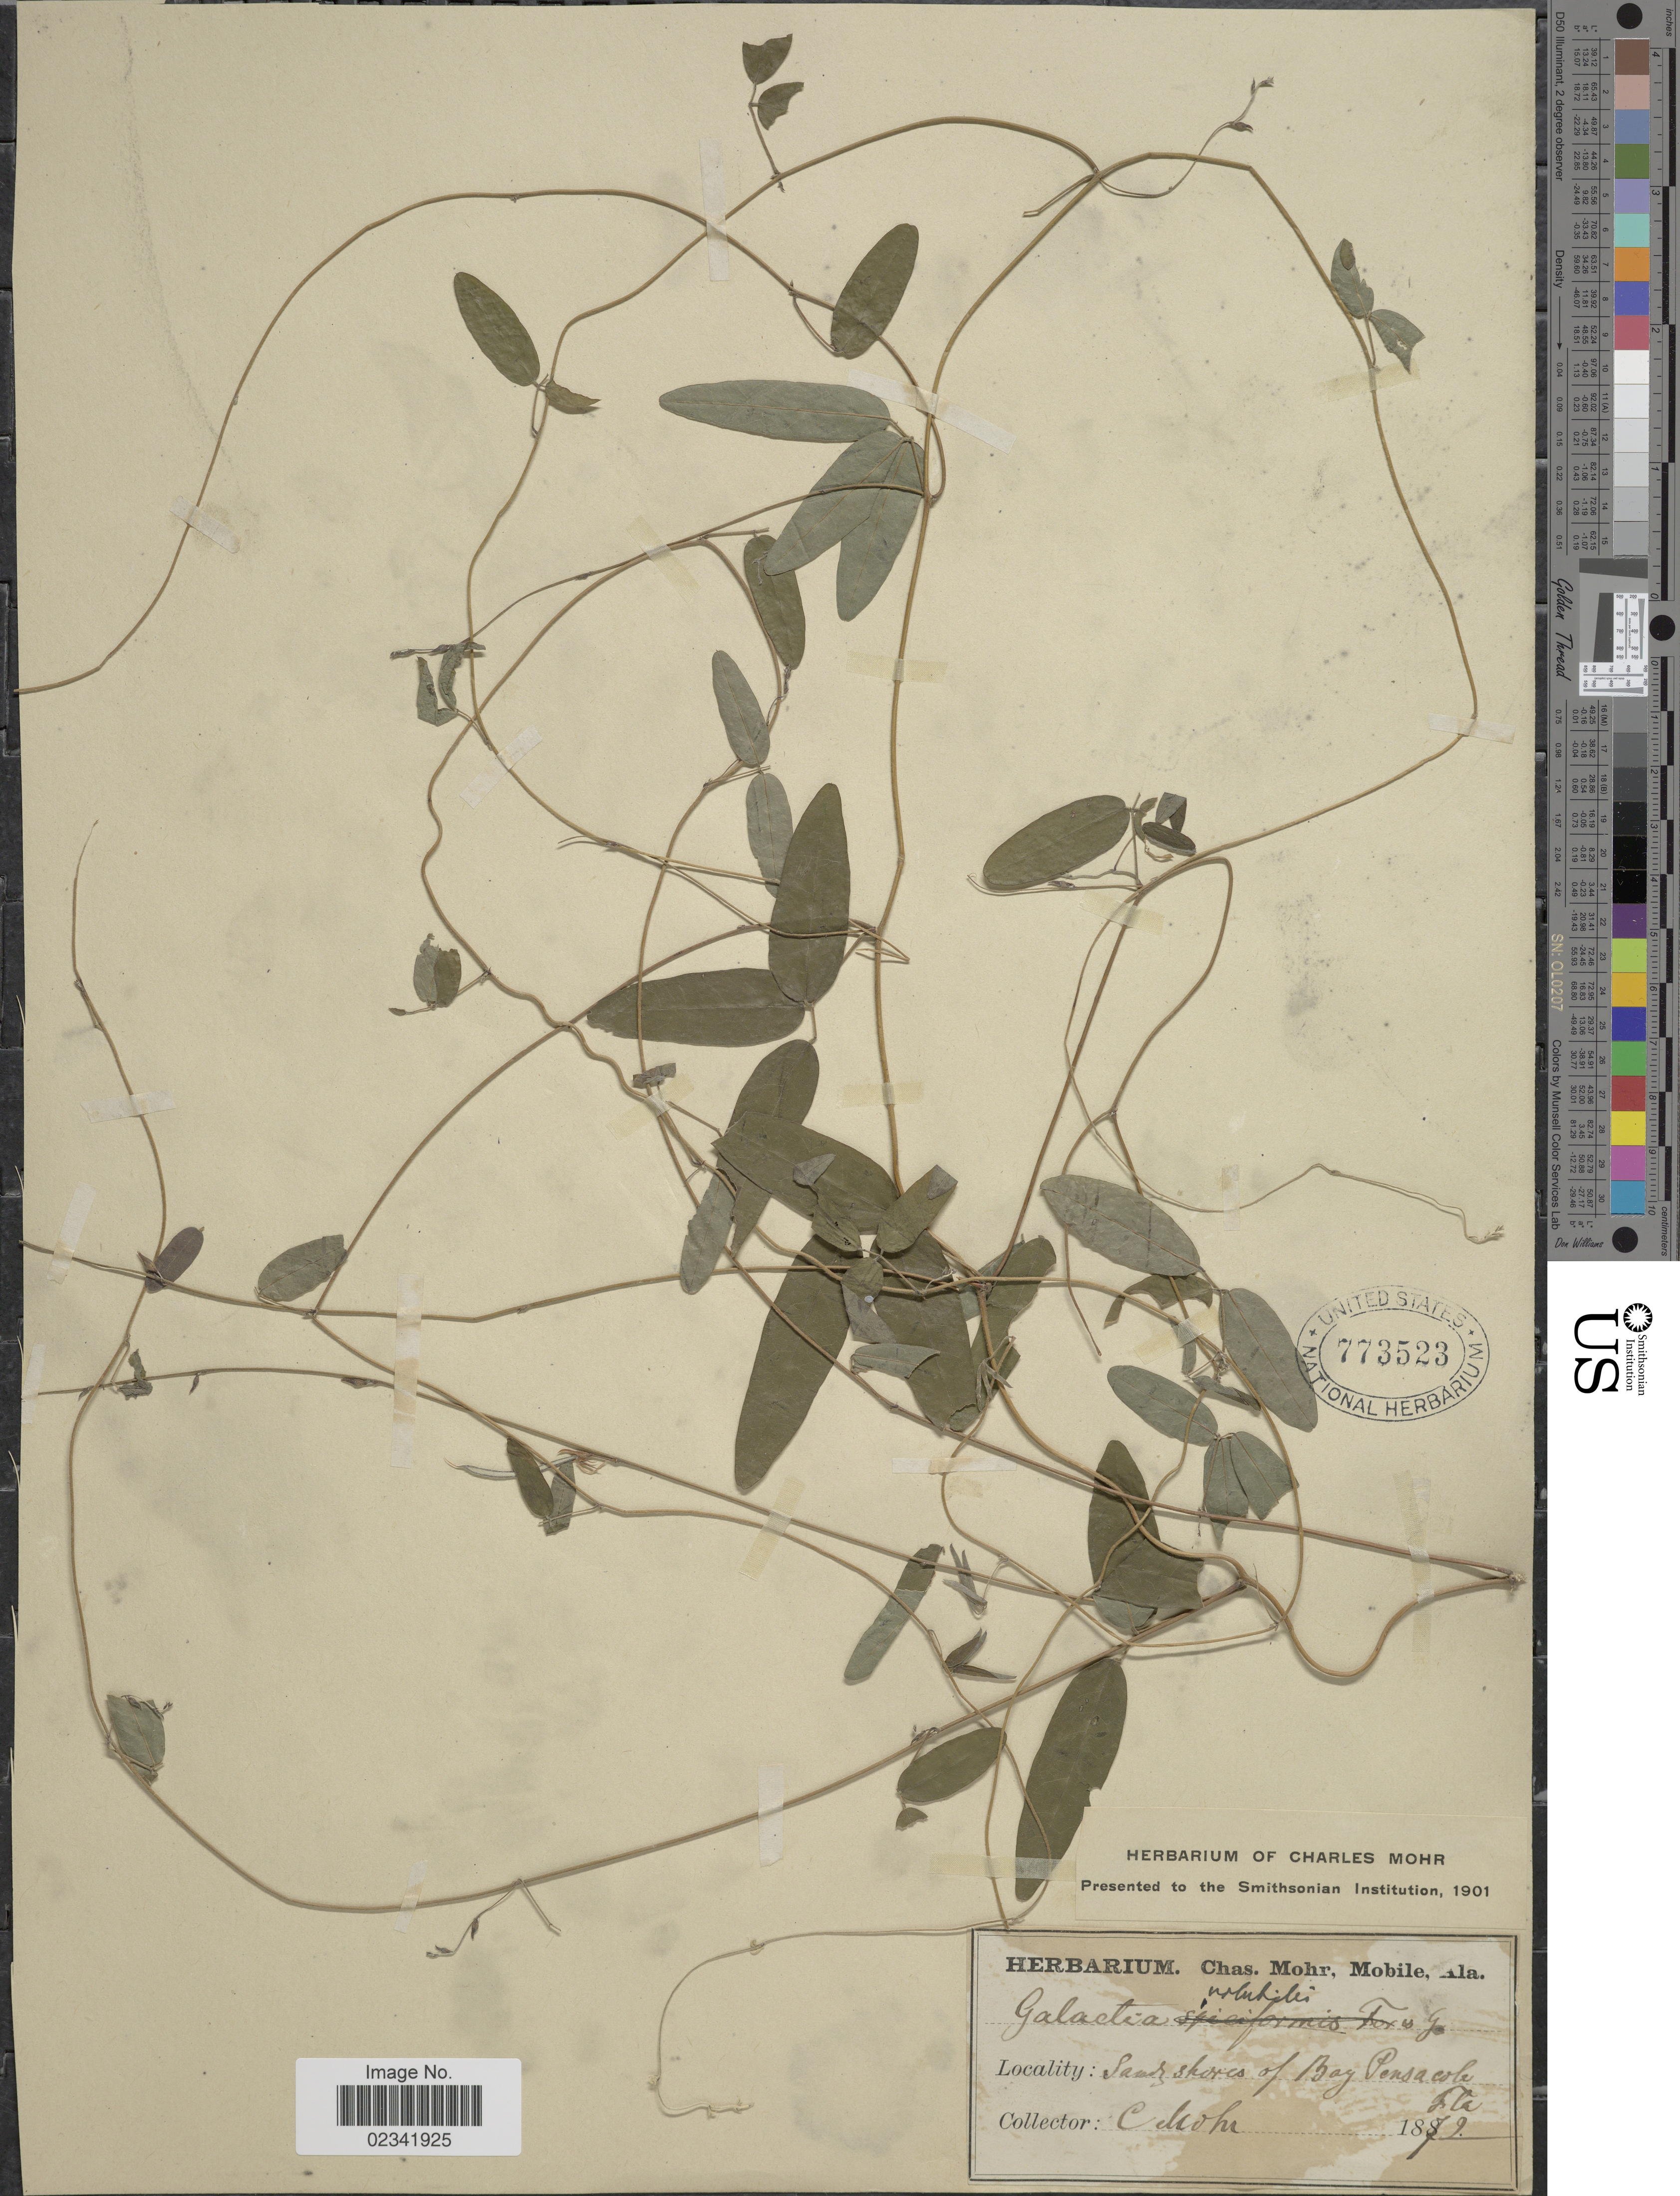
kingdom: Plantae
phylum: Tracheophyta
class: Magnoliopsida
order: Fabales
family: Fabaceae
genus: Galactia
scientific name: Galactia volubilis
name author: (L.) Britton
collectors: C. T. Mohr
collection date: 1879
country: United States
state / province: Florida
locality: Sandy shores of Bay Pensacola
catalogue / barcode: US 773523